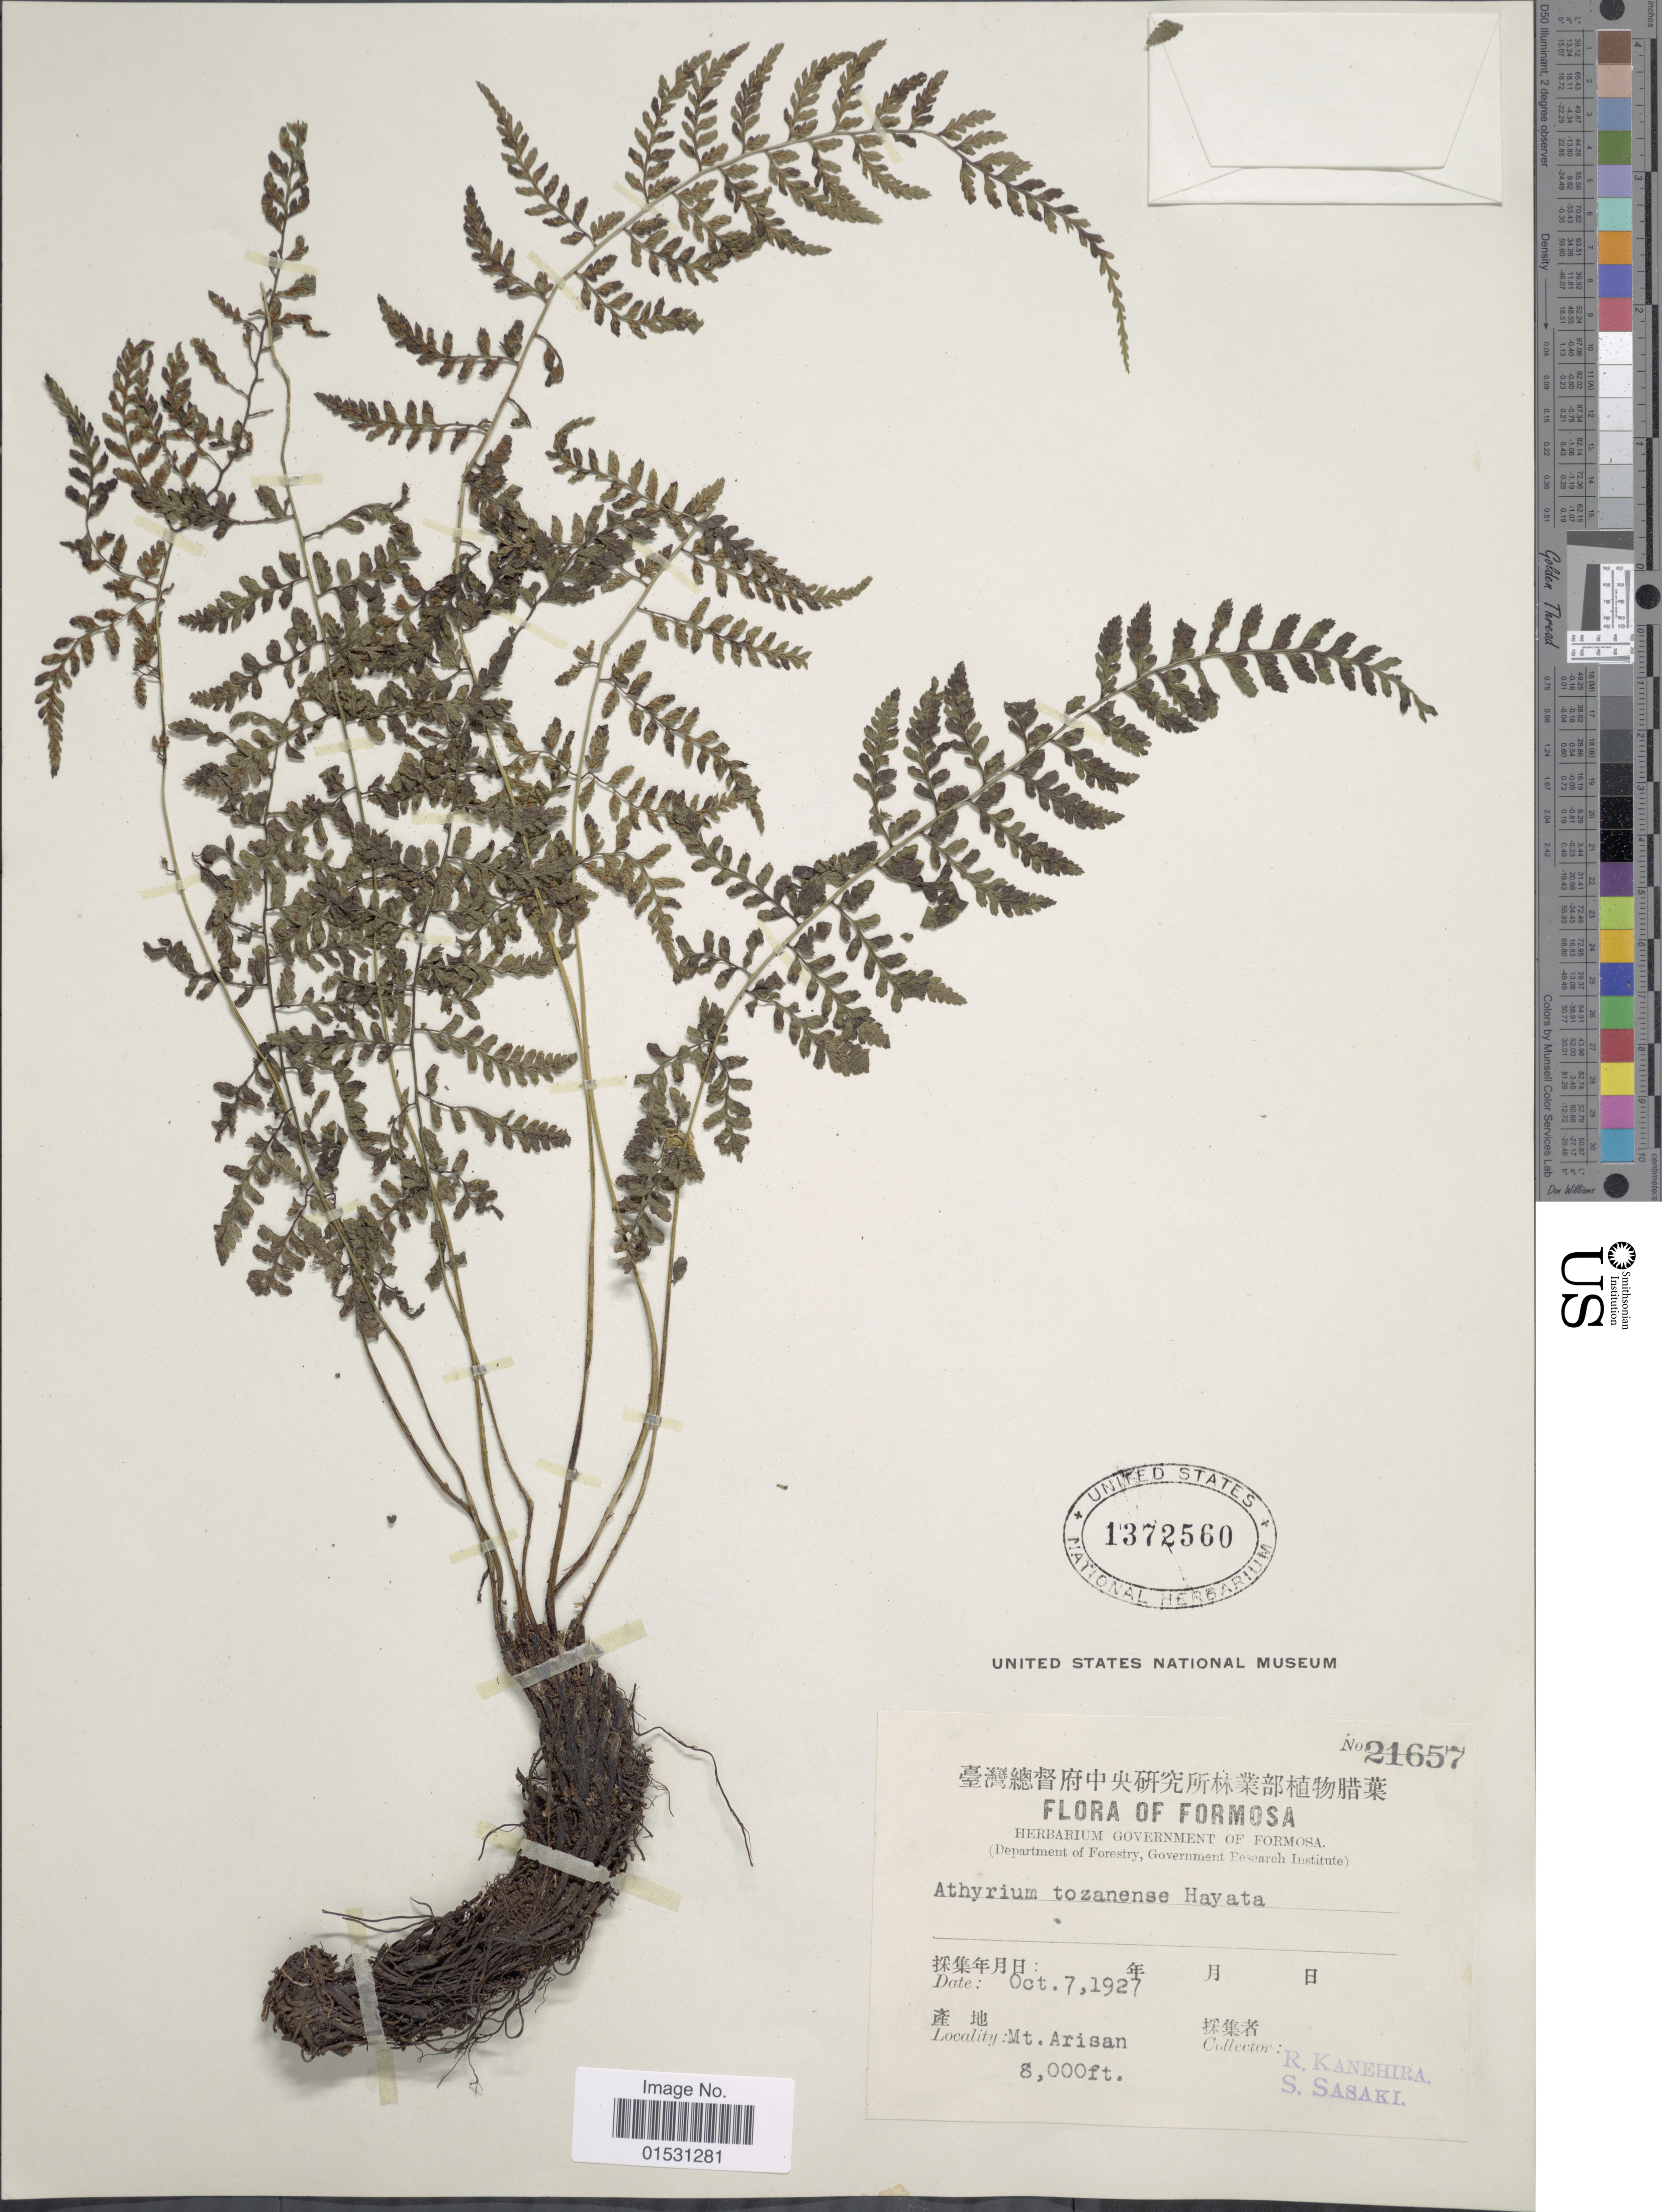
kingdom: Plantae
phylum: Tracheophyta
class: Polypodiopsida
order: Polypodiales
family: Athyriaceae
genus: Athyrium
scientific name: Athyrium tozanense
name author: (Hayata) Hayata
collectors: R. Kanehira & S. Sasaki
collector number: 21657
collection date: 1927-10-07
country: Taiwan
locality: Mt. Arisan. Formosa.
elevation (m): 2438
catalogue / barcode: US 1372560